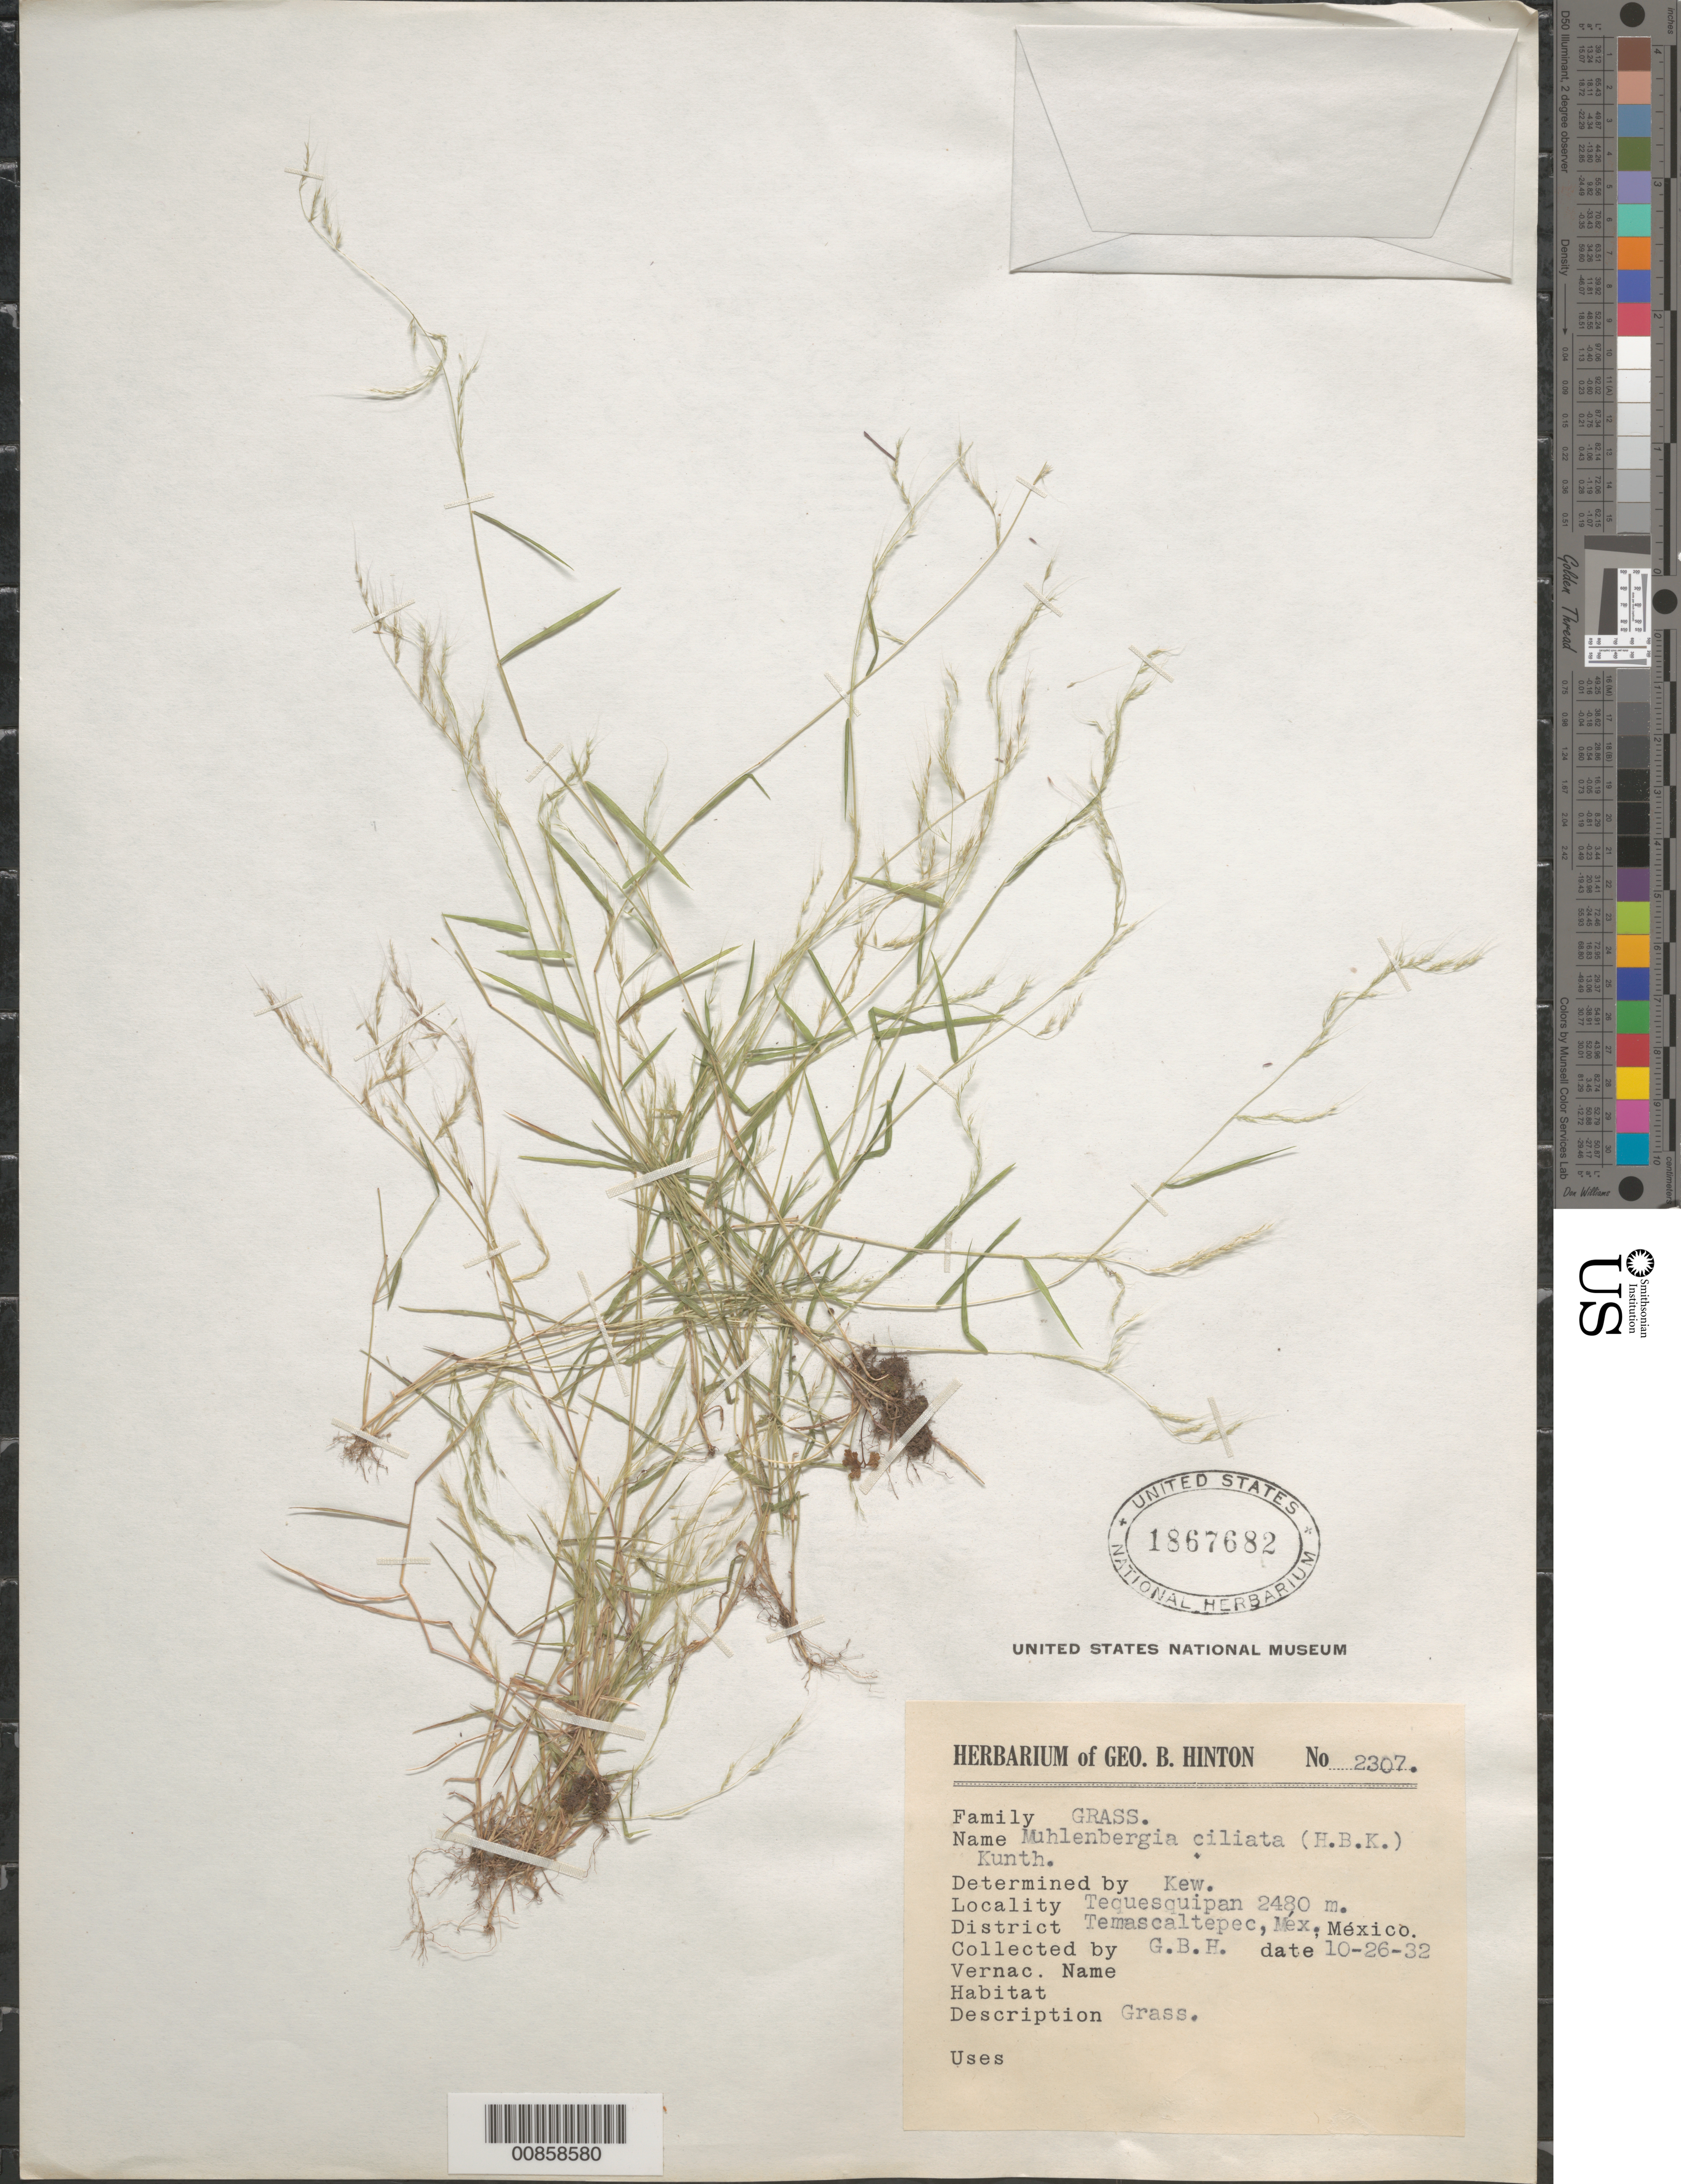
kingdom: Plantae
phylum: Tracheophyta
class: Liliopsida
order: Poales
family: Poaceae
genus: Muhlenbergia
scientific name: Muhlenbergia ciliata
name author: (Kunth) Trin.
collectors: G. B. Hinton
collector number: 2307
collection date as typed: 26 Oct 1932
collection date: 1932-10-26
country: Mexico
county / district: Temascaltepec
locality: Tequesquipan, mpio. Temascaltepec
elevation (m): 2480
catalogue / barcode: US 1867682